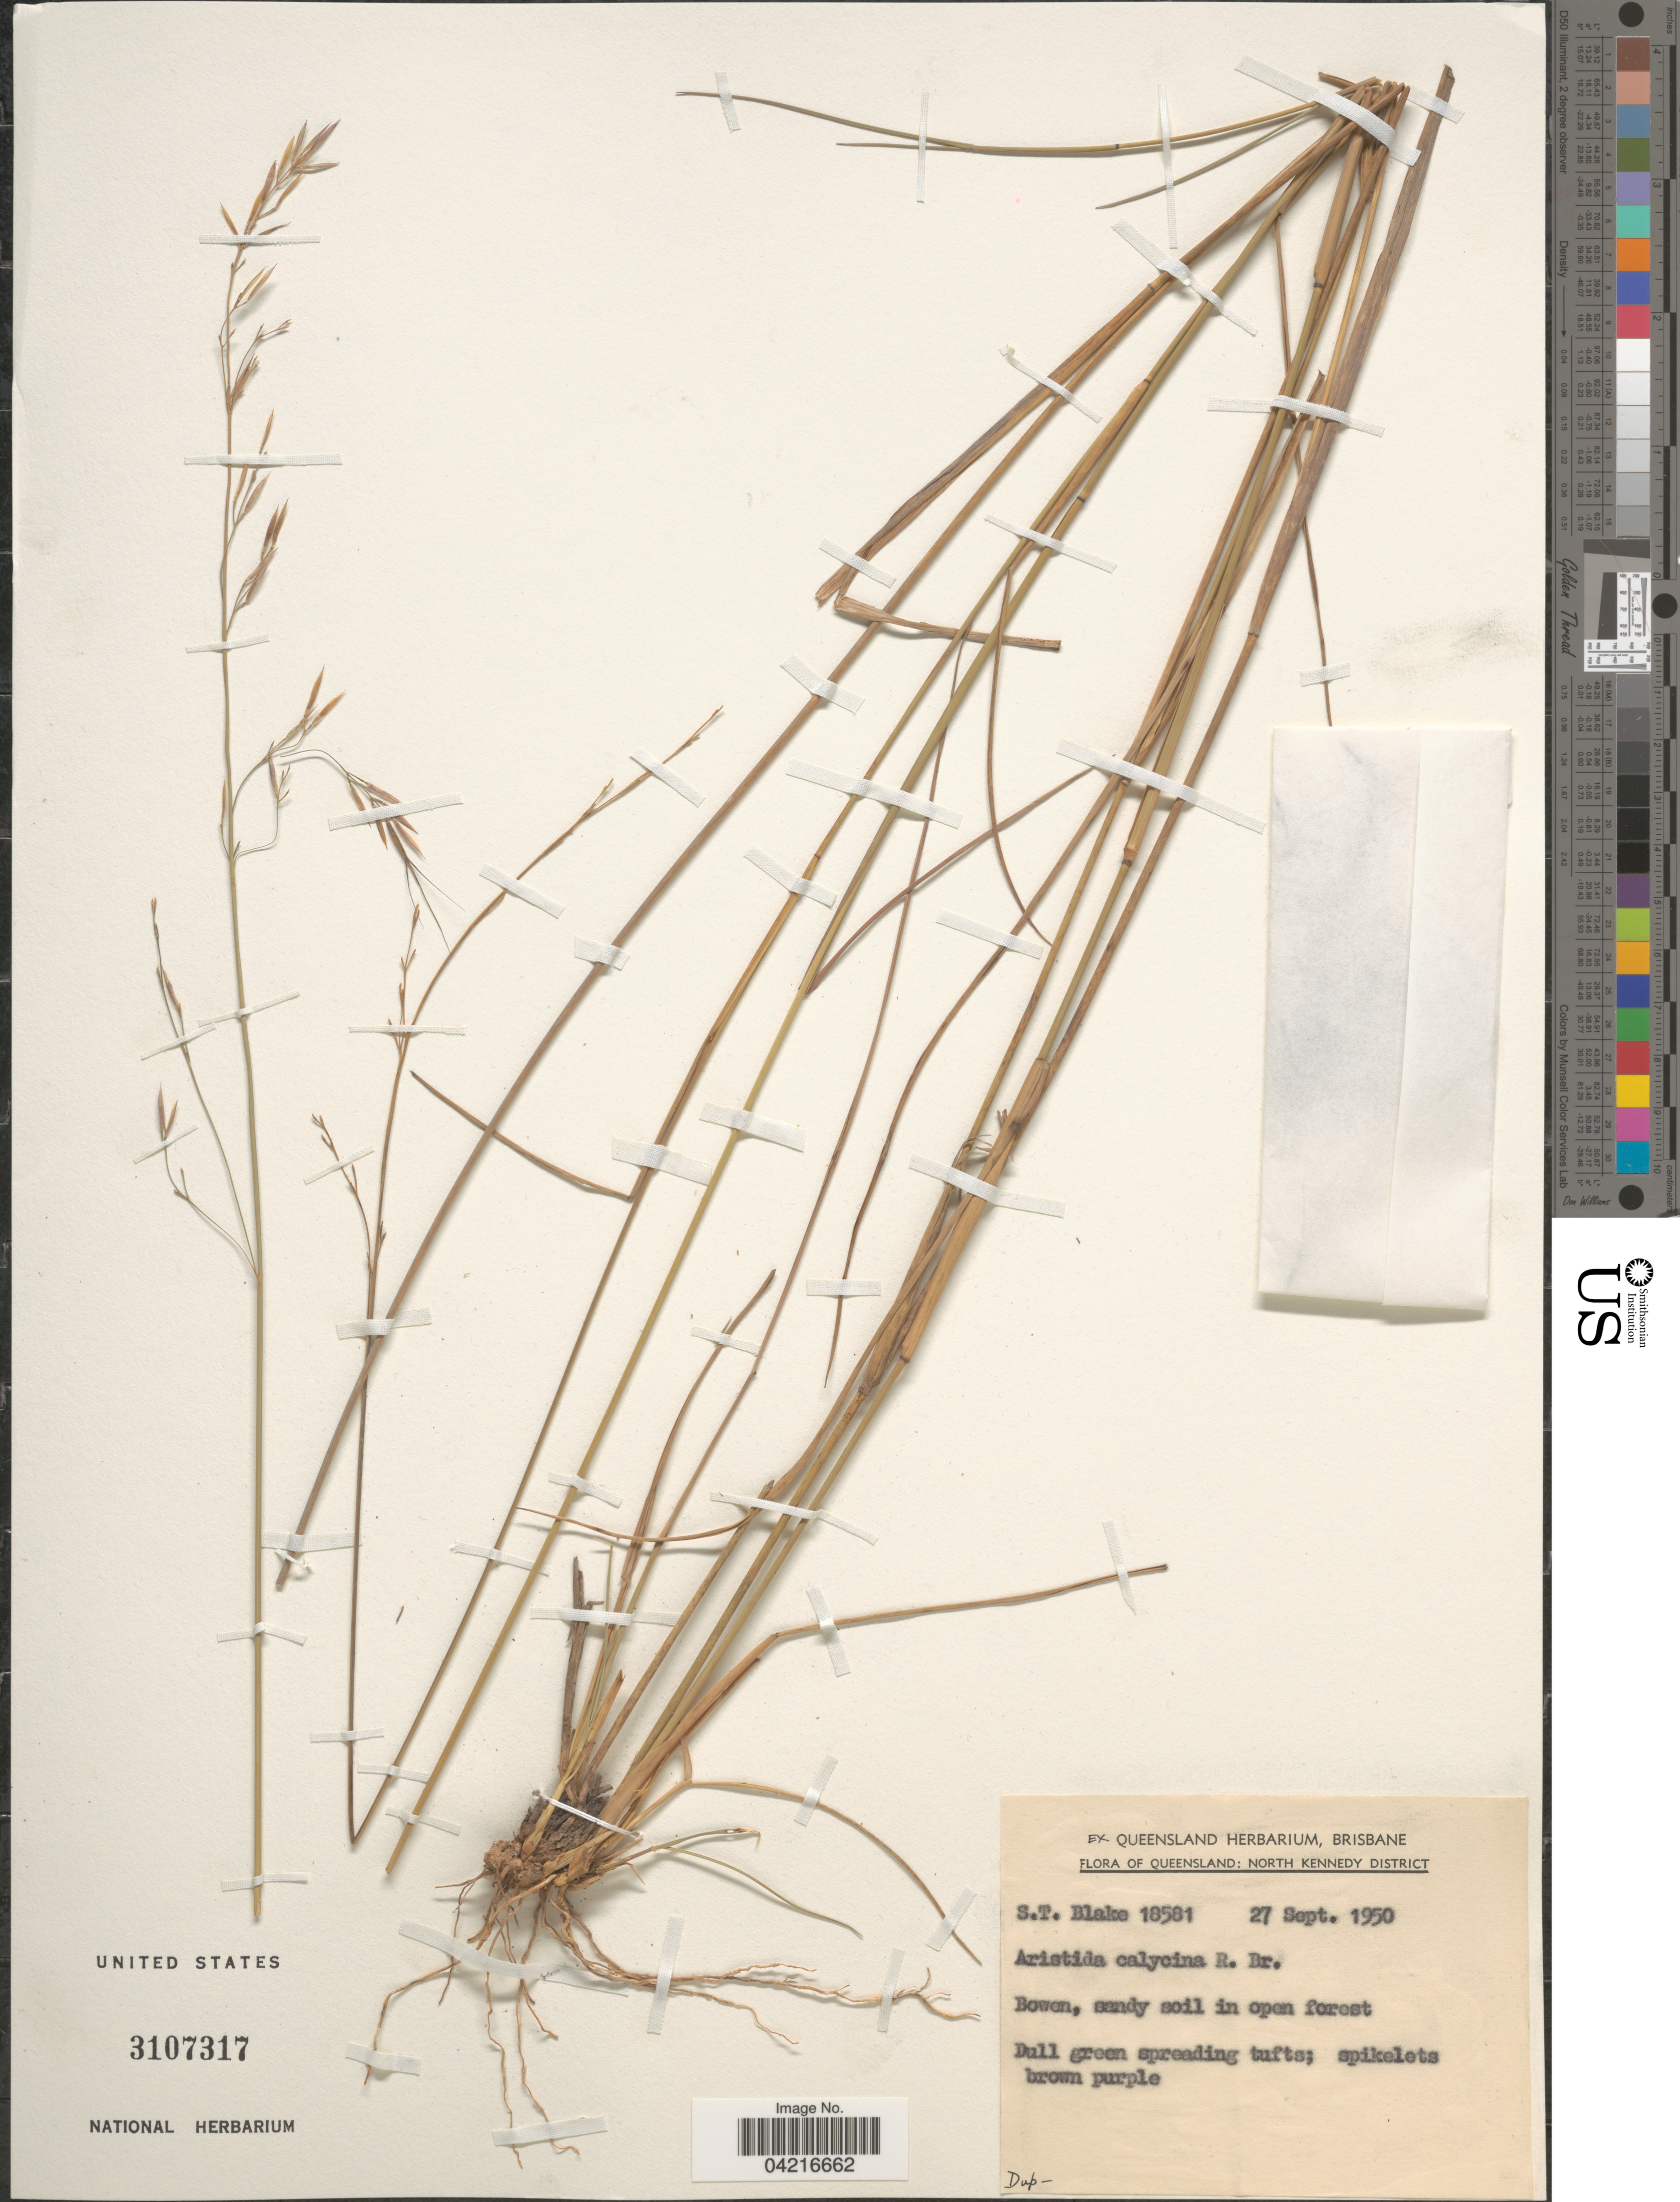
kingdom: Plantae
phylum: Tracheophyta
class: Liliopsida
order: Poales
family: Poaceae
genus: Aristida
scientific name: Aristida calycina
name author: R. Br.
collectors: S. T. Blake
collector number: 18581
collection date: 1950-09-27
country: Australia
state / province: Queensland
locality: North Kennedy District. Brown, sandy soil in open forest.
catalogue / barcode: US 3107317